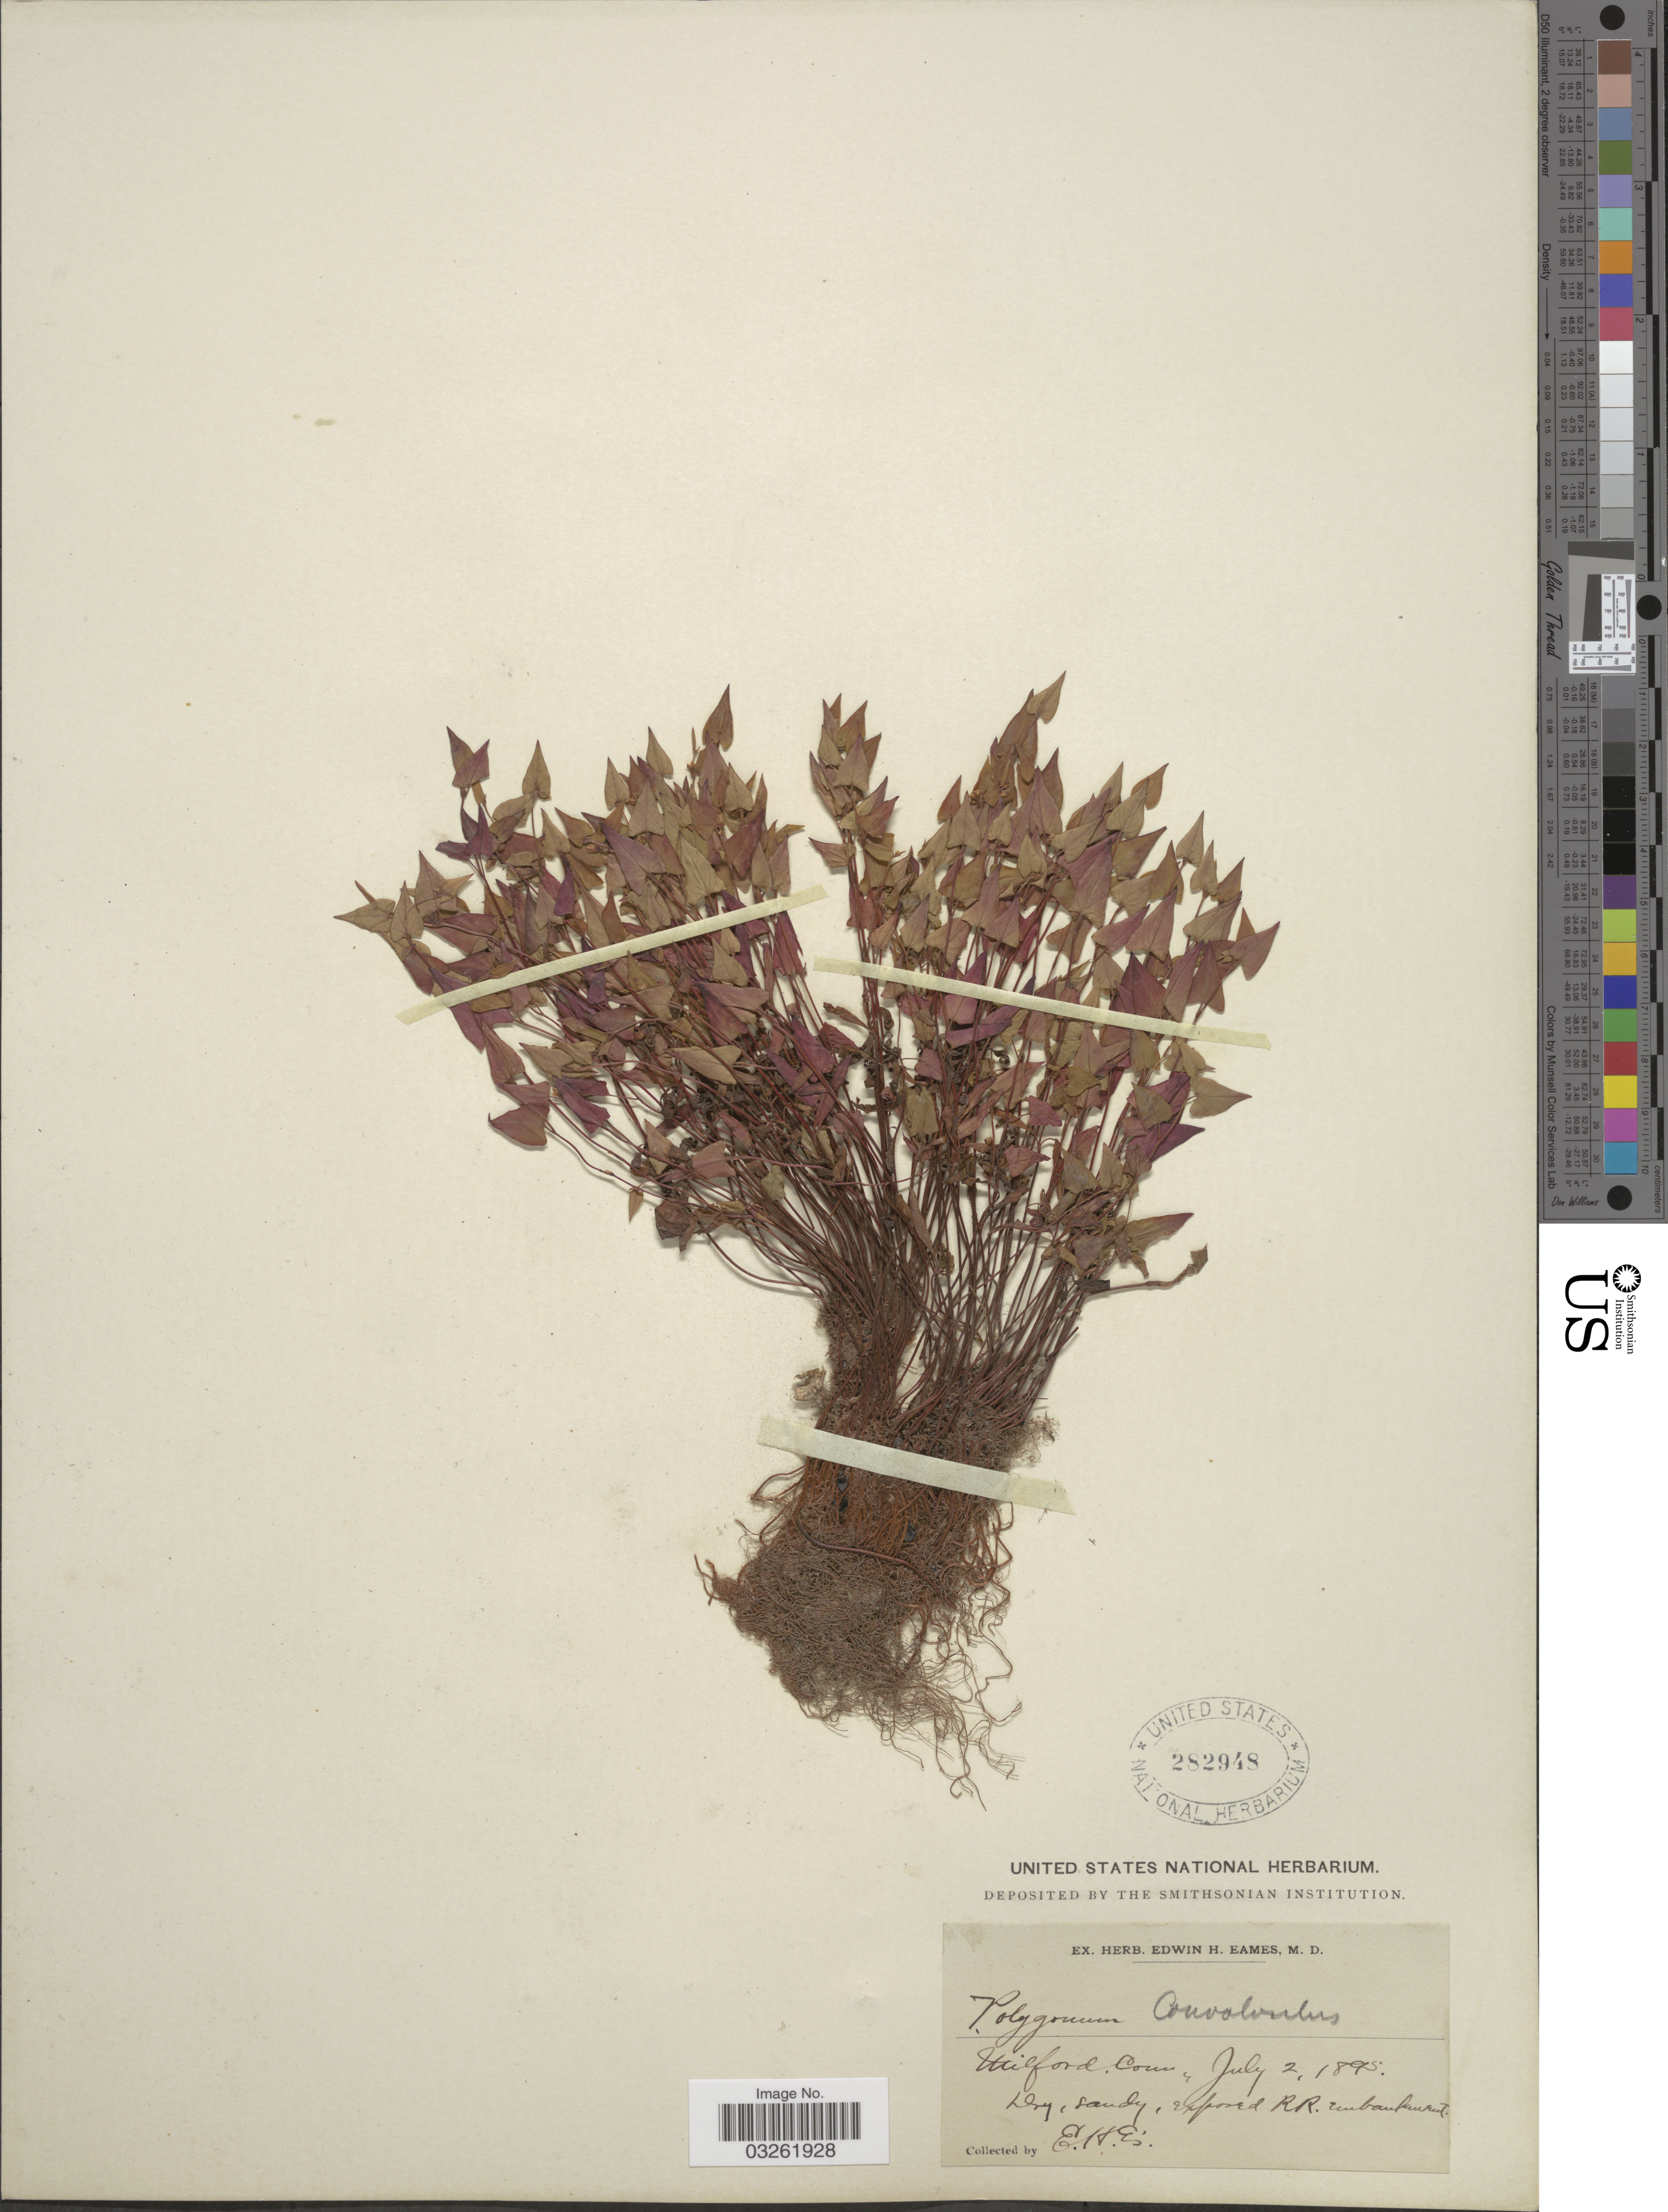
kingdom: Plantae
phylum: Tracheophyta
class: Magnoliopsida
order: Caryophyllales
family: Polygonaceae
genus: Fallopia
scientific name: Fallopia convolvulus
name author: (L.) Á. Löve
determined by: Strong, Mark T., (BOT), Smithsonian Institution - National Museum of Natural History (UNITED STATES)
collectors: E. H. Eames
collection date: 1895-07-02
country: United States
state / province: Connecticut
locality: Milford. Dry, sandy, exposed RR. embankment.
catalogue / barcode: US 282948